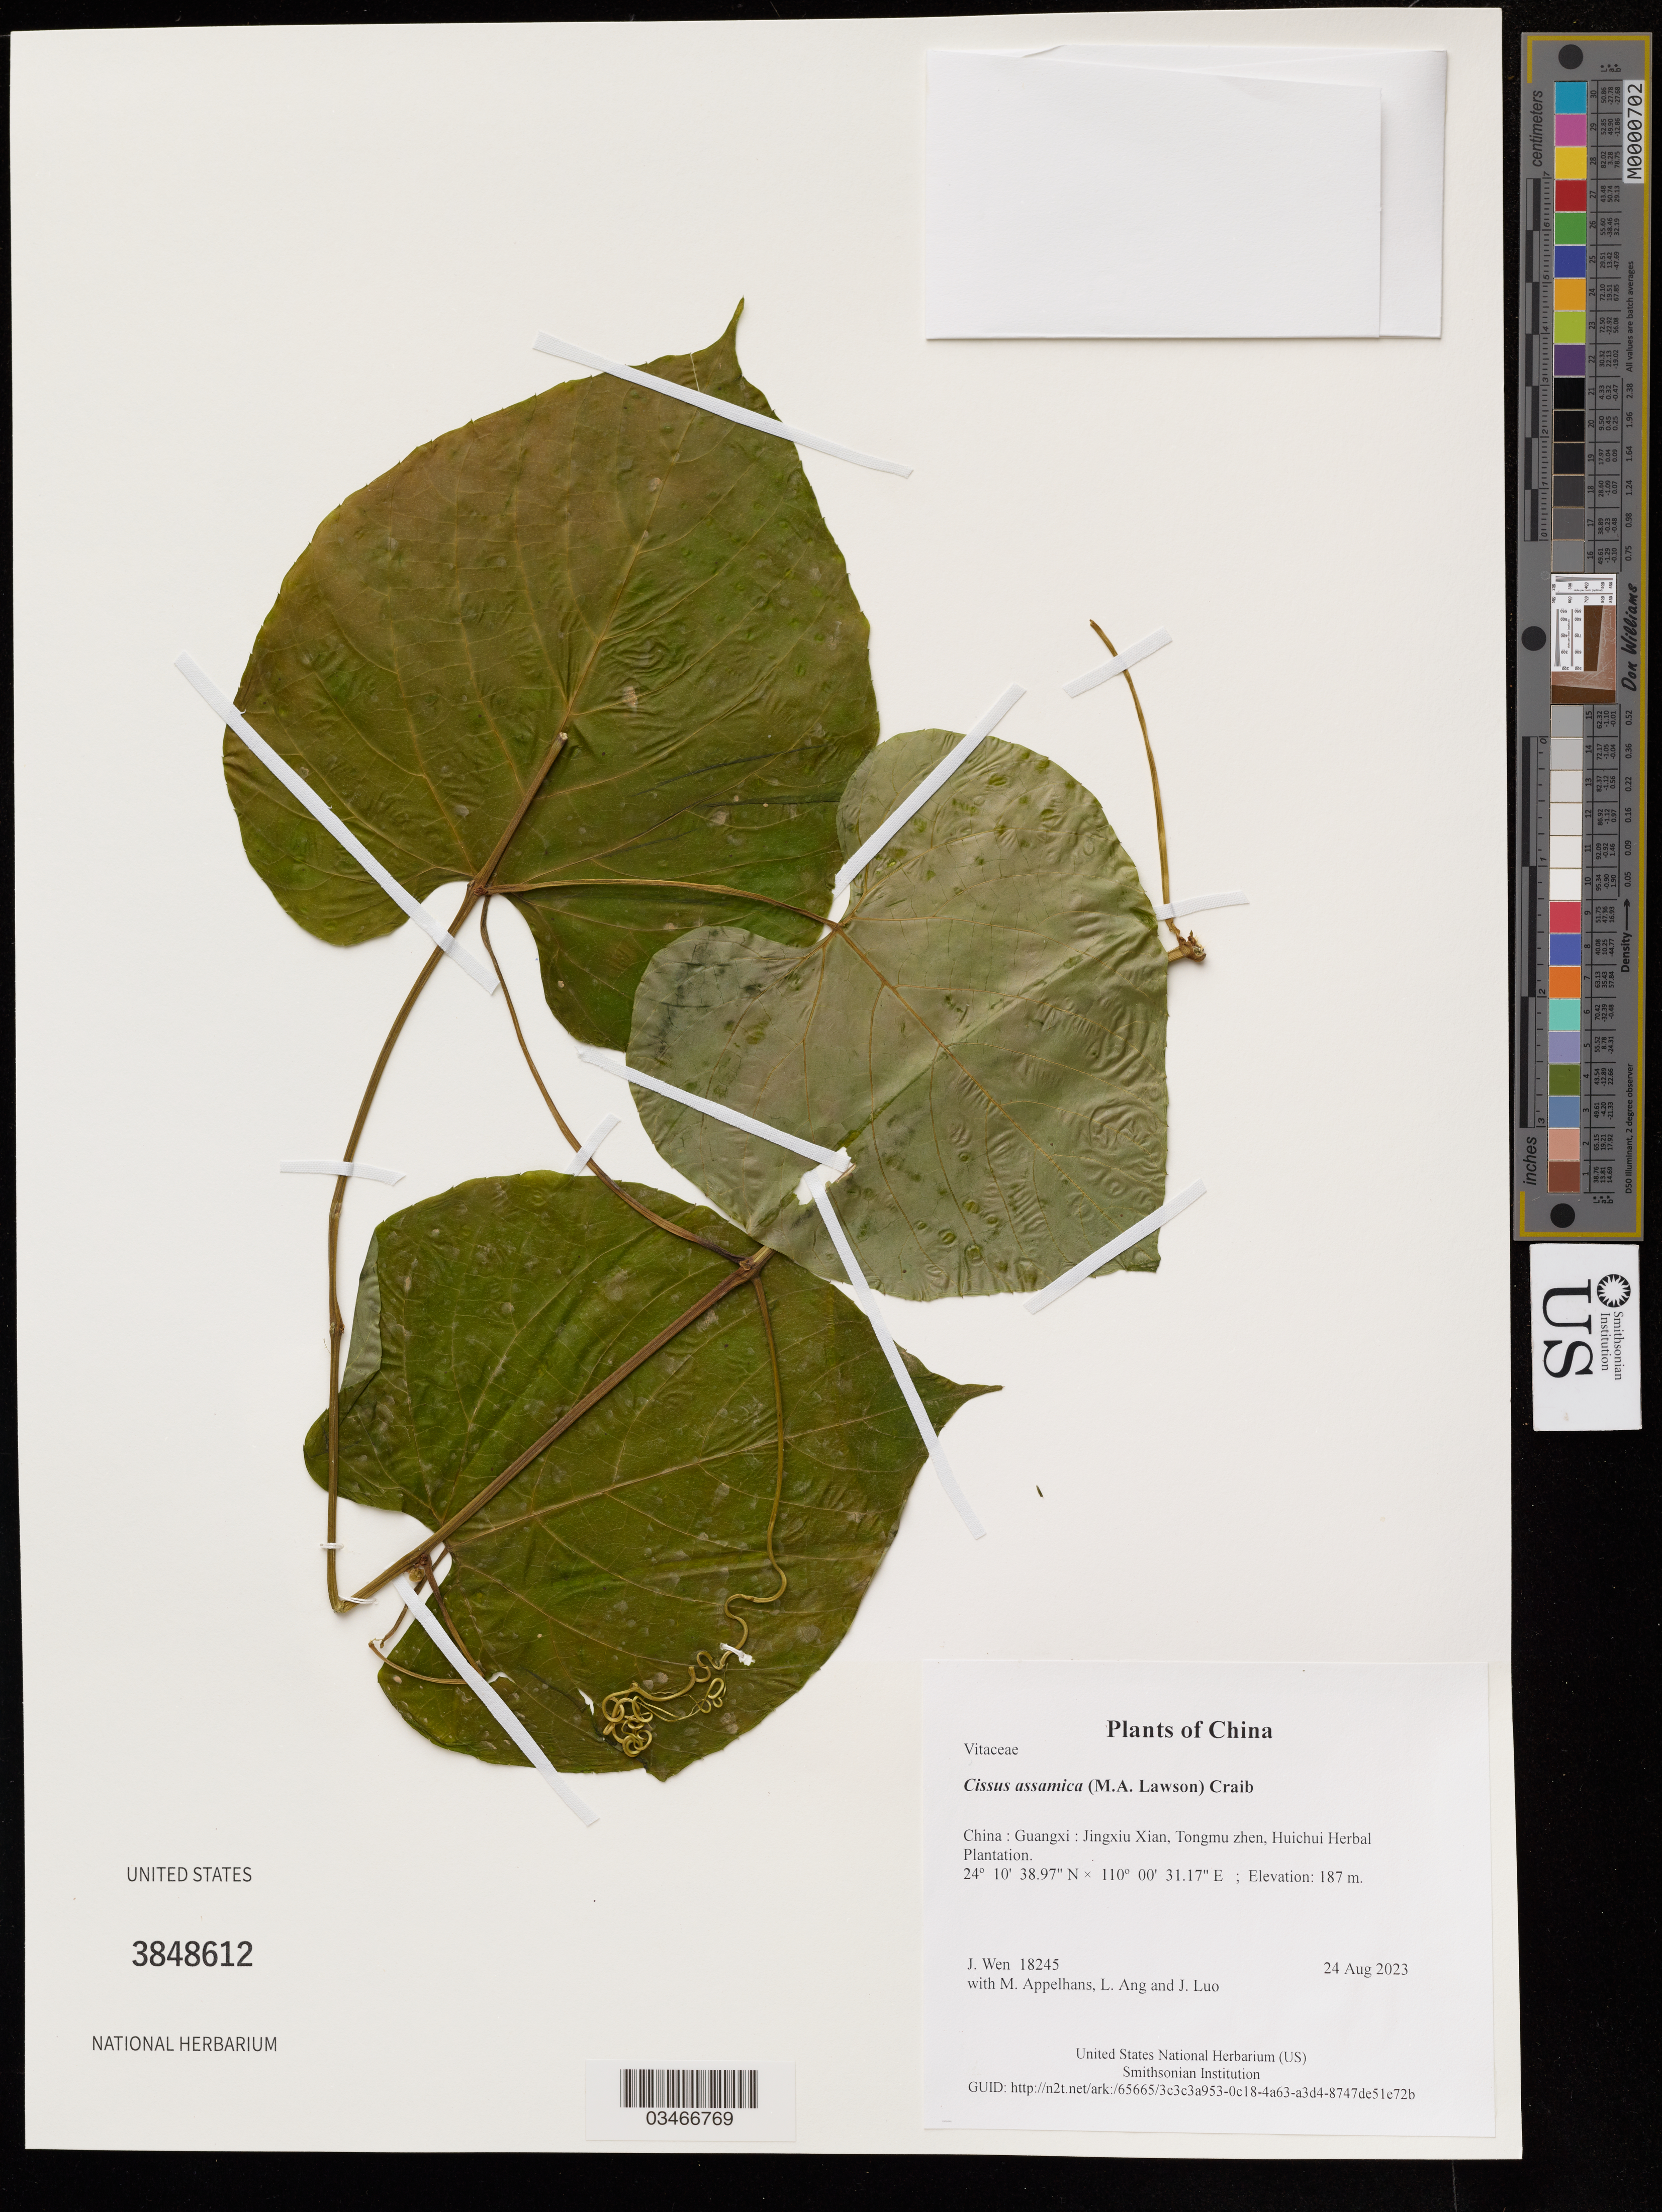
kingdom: Plantae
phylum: Tracheophyta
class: Magnoliopsida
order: Vitales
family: Vitaceae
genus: Cissus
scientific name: Cissus assamica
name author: (M.A. Lawson) Craib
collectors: J. Wen, M. Appelhans, L. Ang & J. Luo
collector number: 18245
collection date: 2023-08-24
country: China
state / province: Guangxi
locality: Jingxiu Xian, Tongmu zhen, Huichui Herbal Plantation.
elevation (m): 187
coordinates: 24.177491 N, 110.008657 E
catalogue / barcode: US 3848612